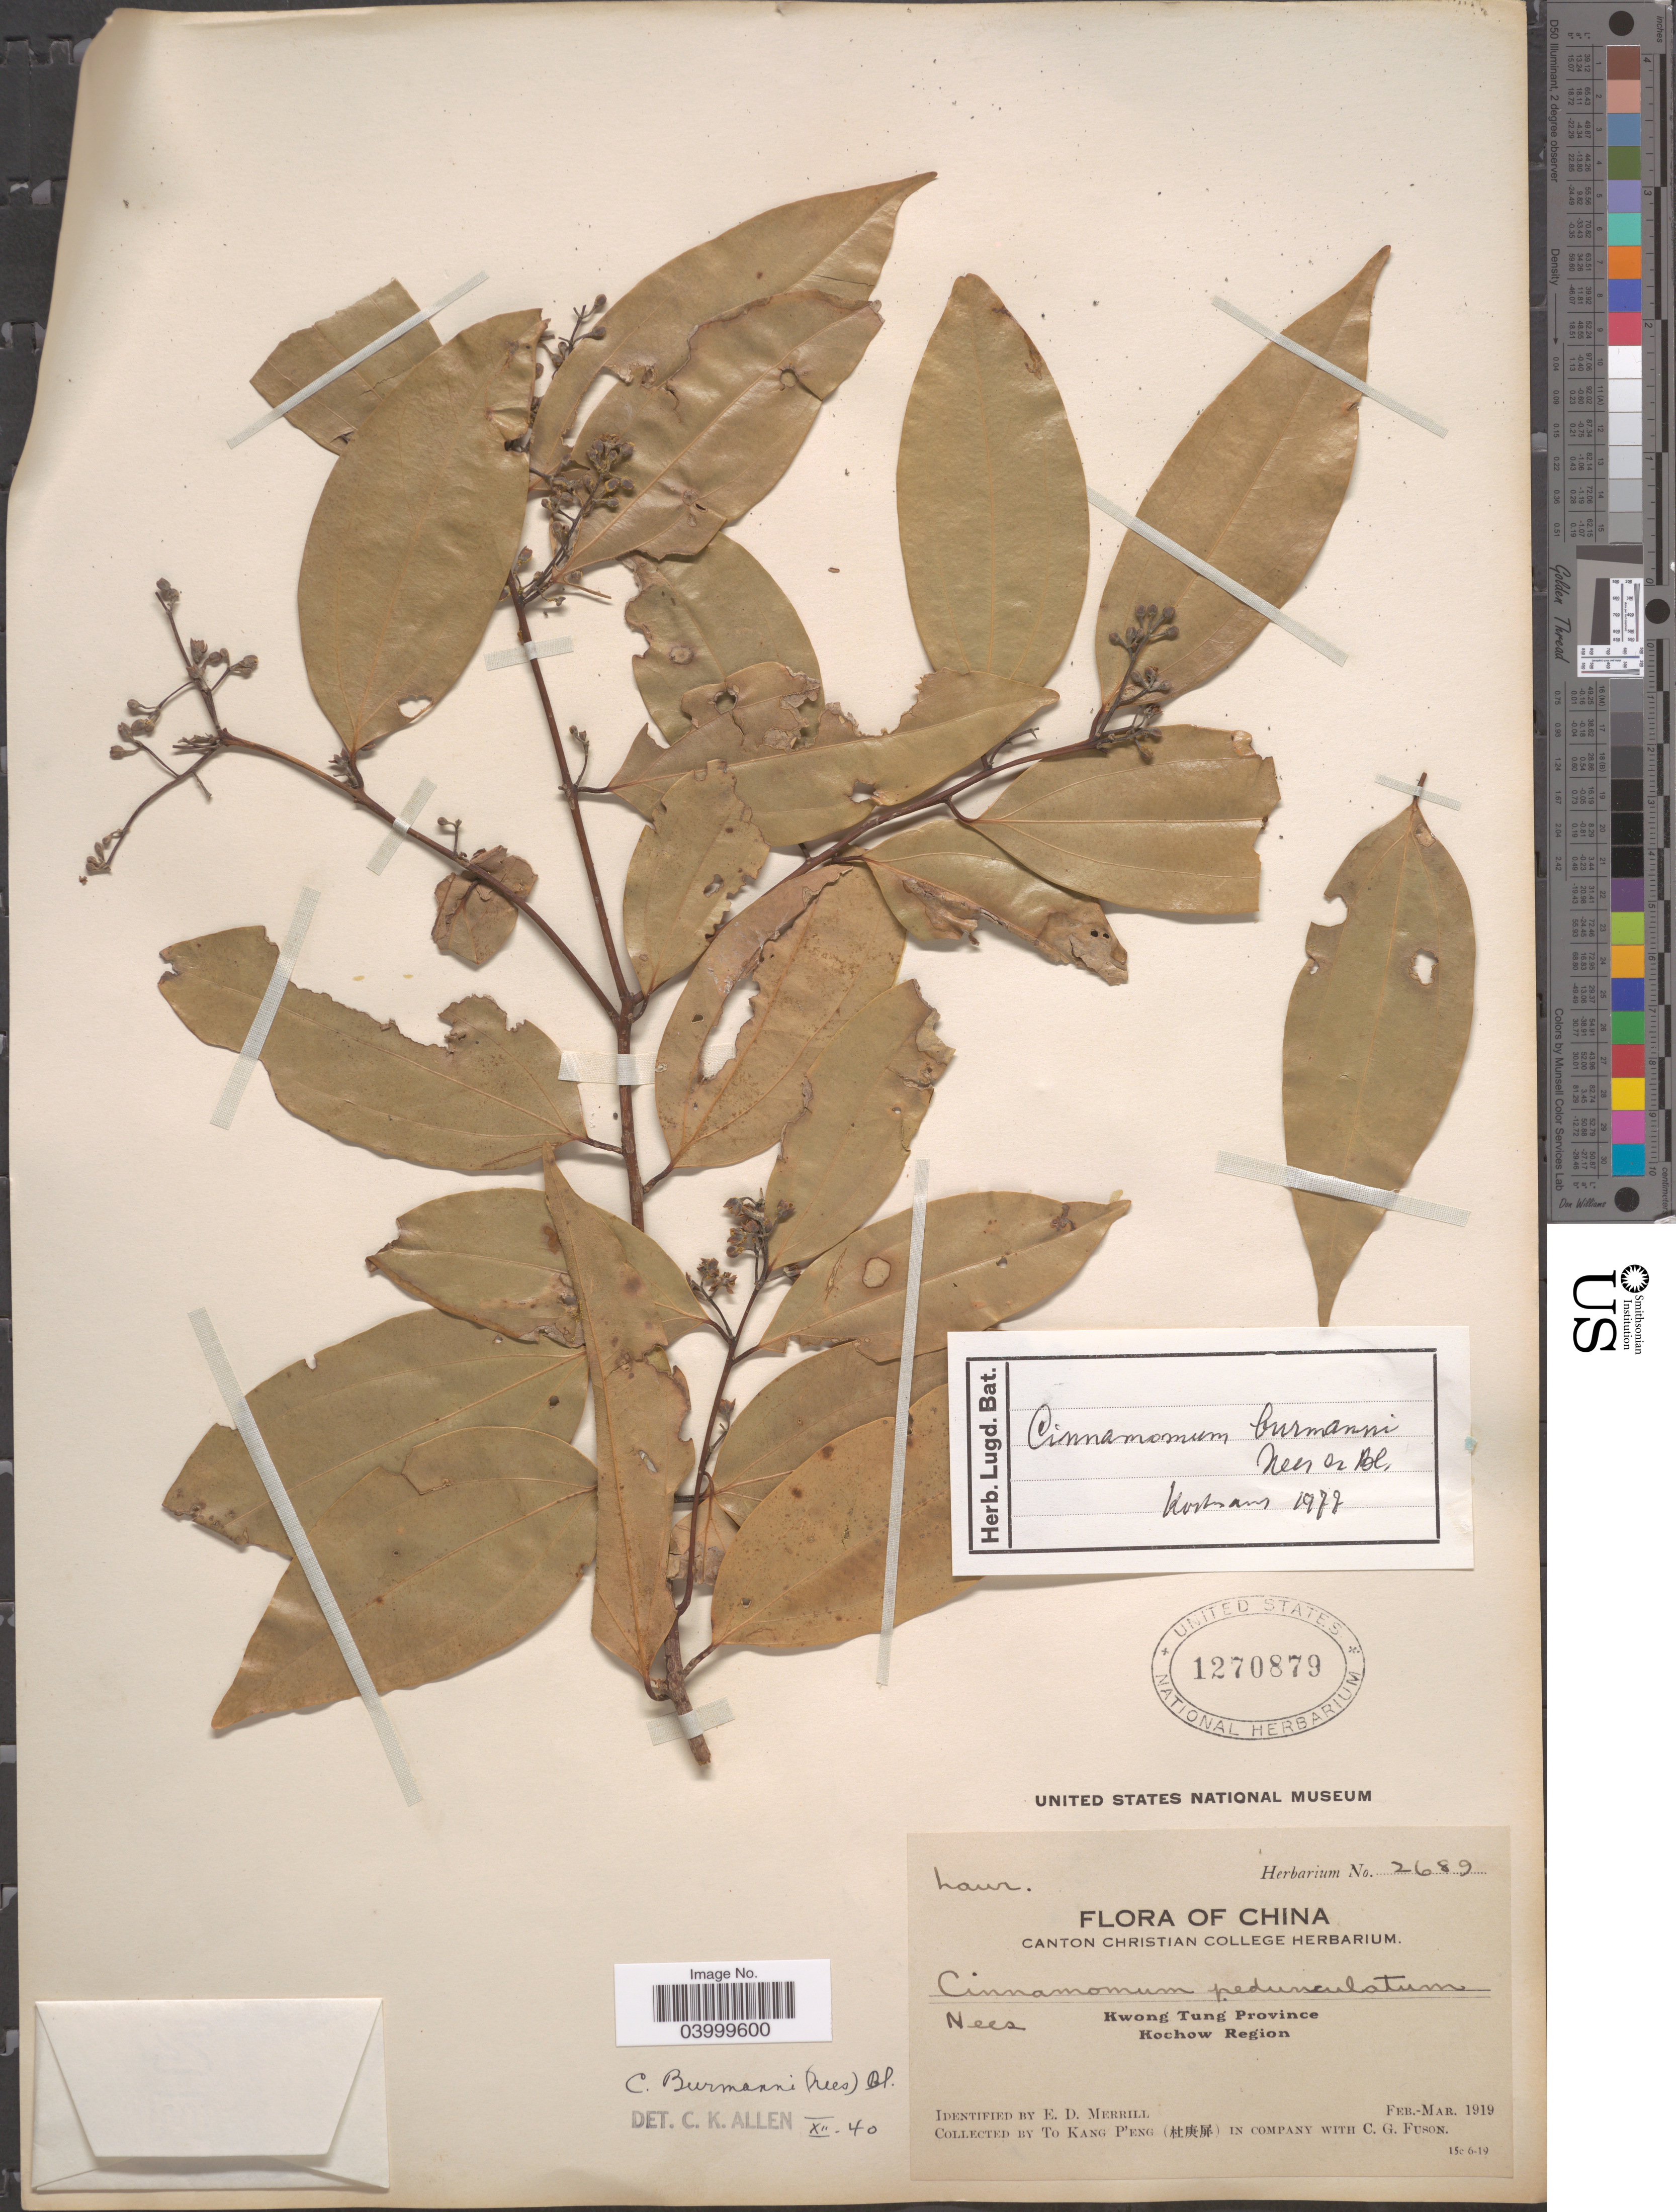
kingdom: Plantae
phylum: Tracheophyta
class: Magnoliopsida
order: Laurales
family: Lauraceae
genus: Cinnamomum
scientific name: Cinnamomum burmannii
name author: (Nees & T. Nees) Blume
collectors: To Kang P'eng & C. Fuson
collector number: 2689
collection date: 1919-02/1919-03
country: China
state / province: Guangdong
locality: Kwong Tung Province. Kochow Region.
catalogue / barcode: US 1270879